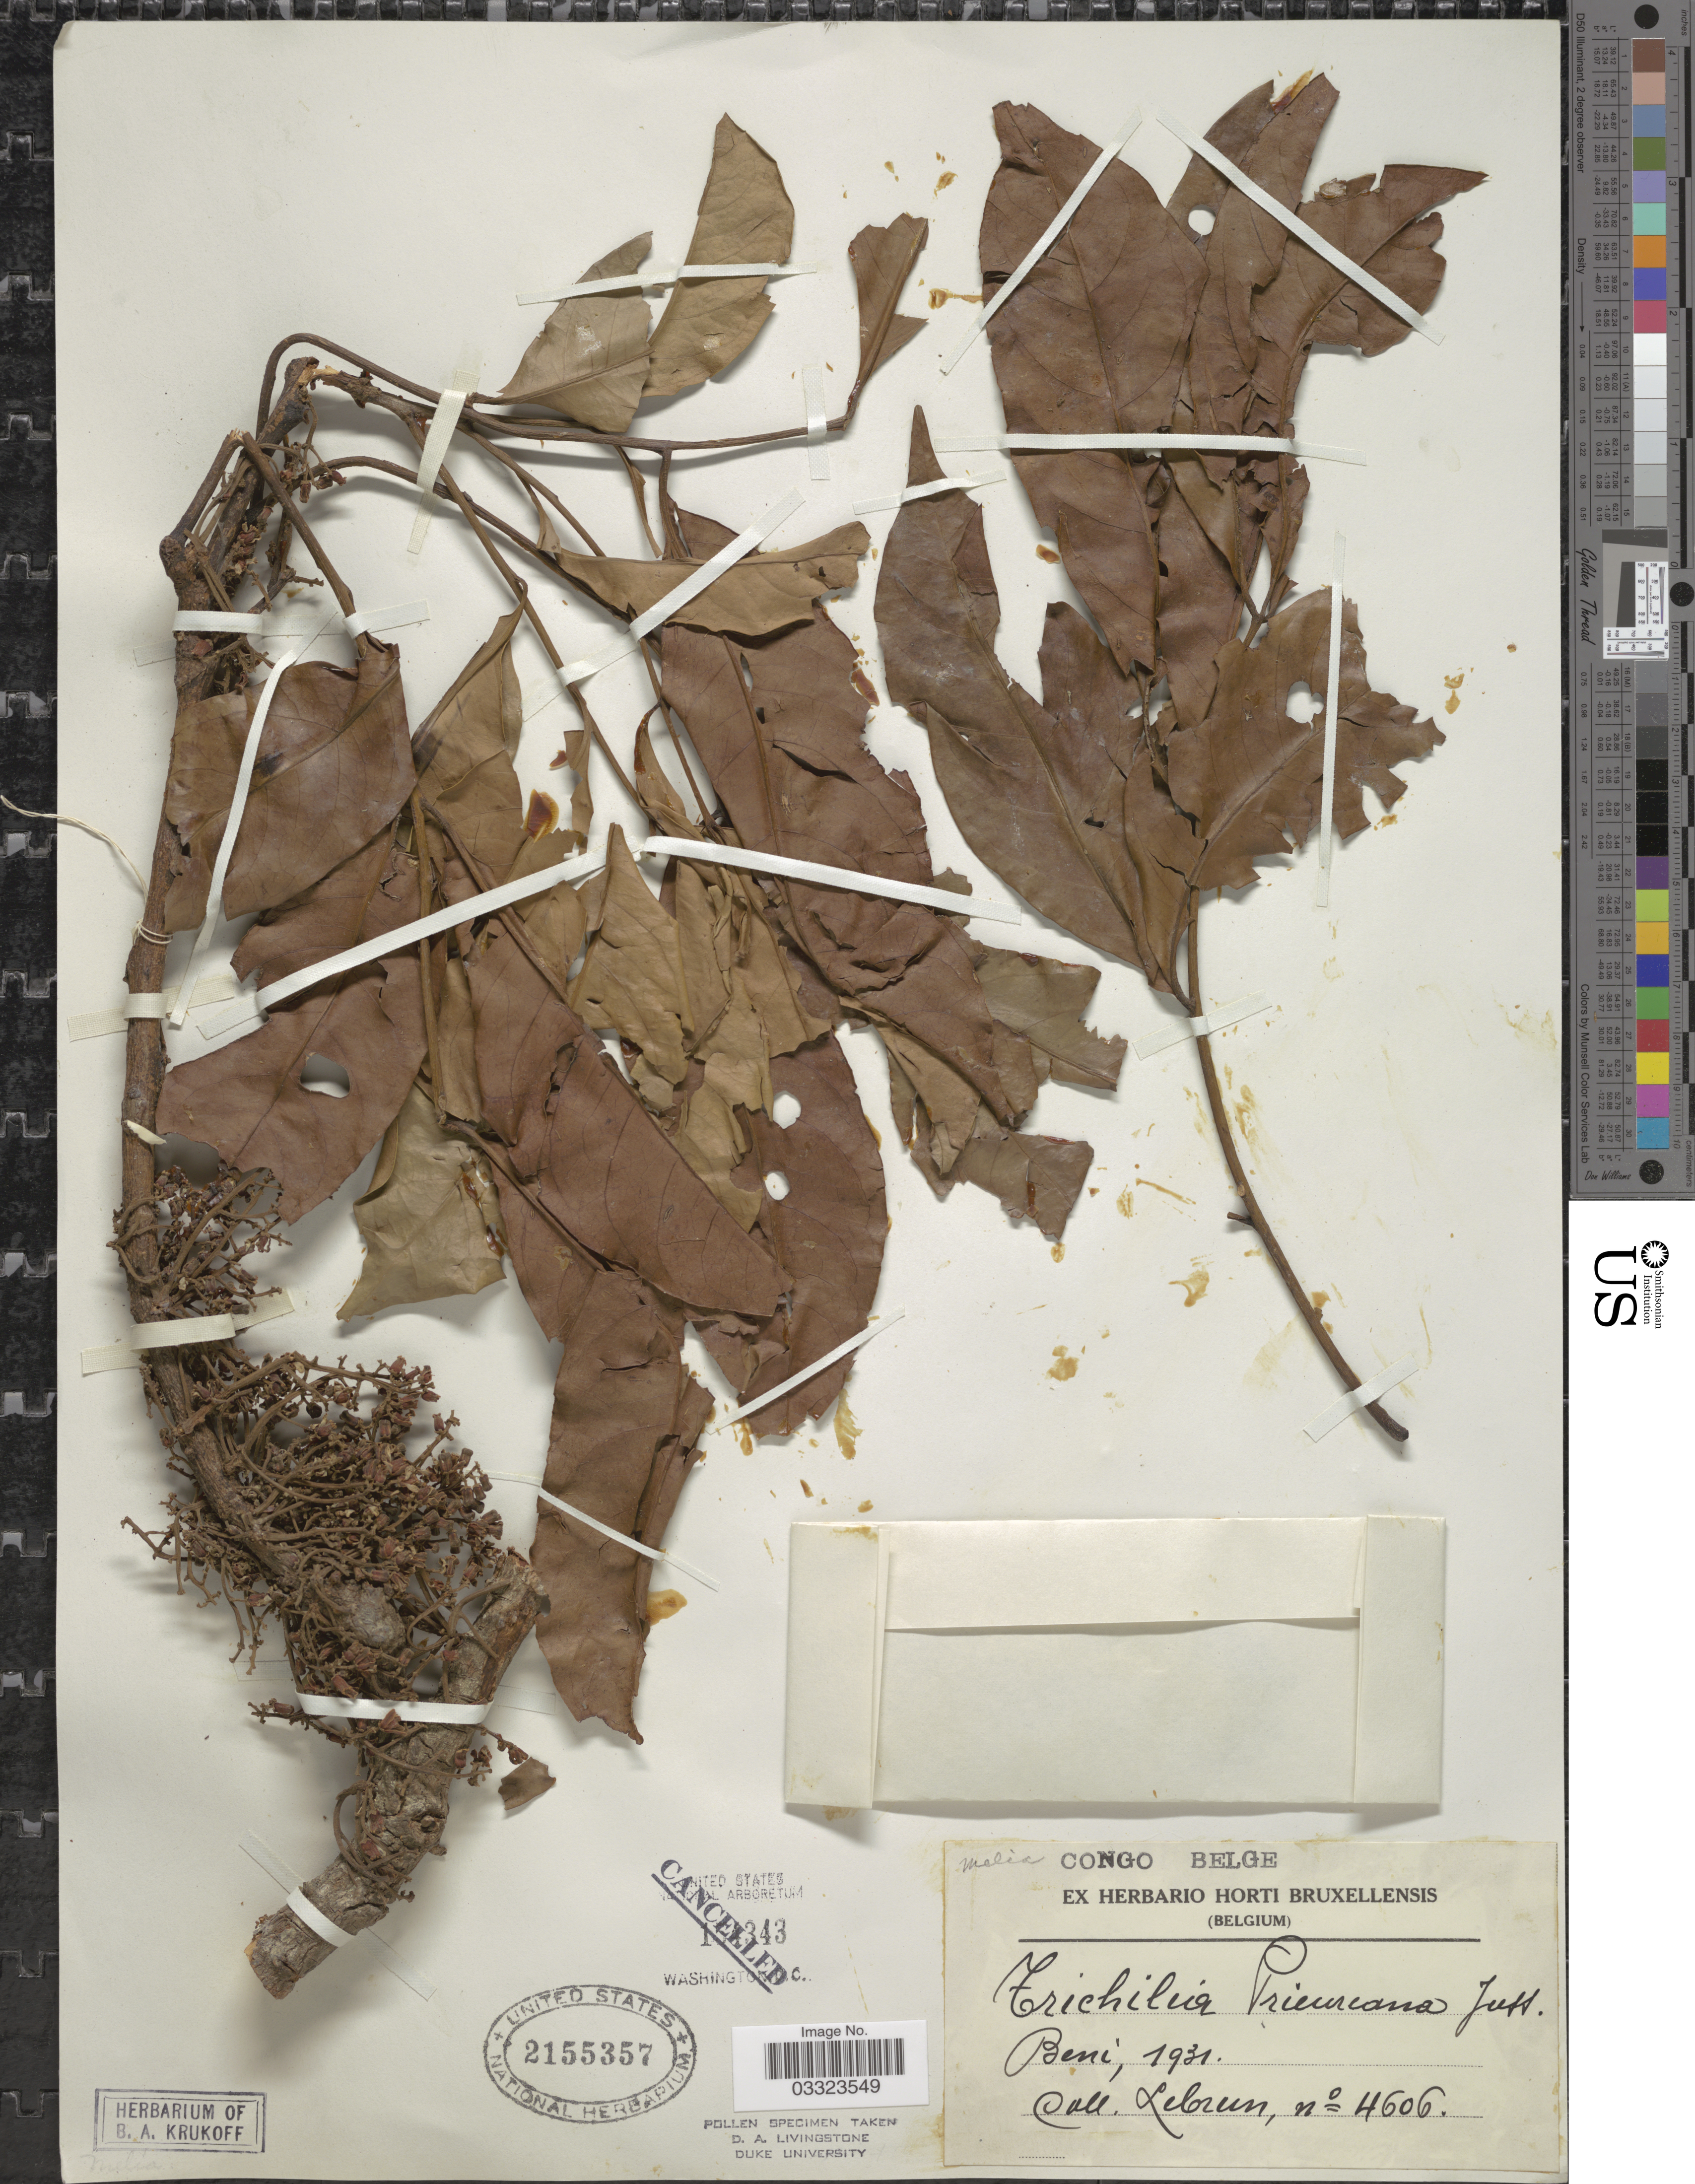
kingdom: Plantae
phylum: Tracheophyta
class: Magnoliopsida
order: Sapindales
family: Meliaceae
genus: Trichilia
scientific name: Trichilia prieureana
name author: A. Juss.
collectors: J.A. Lebrun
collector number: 4606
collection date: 1931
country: Congo, Democratic Republic of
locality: Congo Belge. Beni.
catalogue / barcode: US 2155357